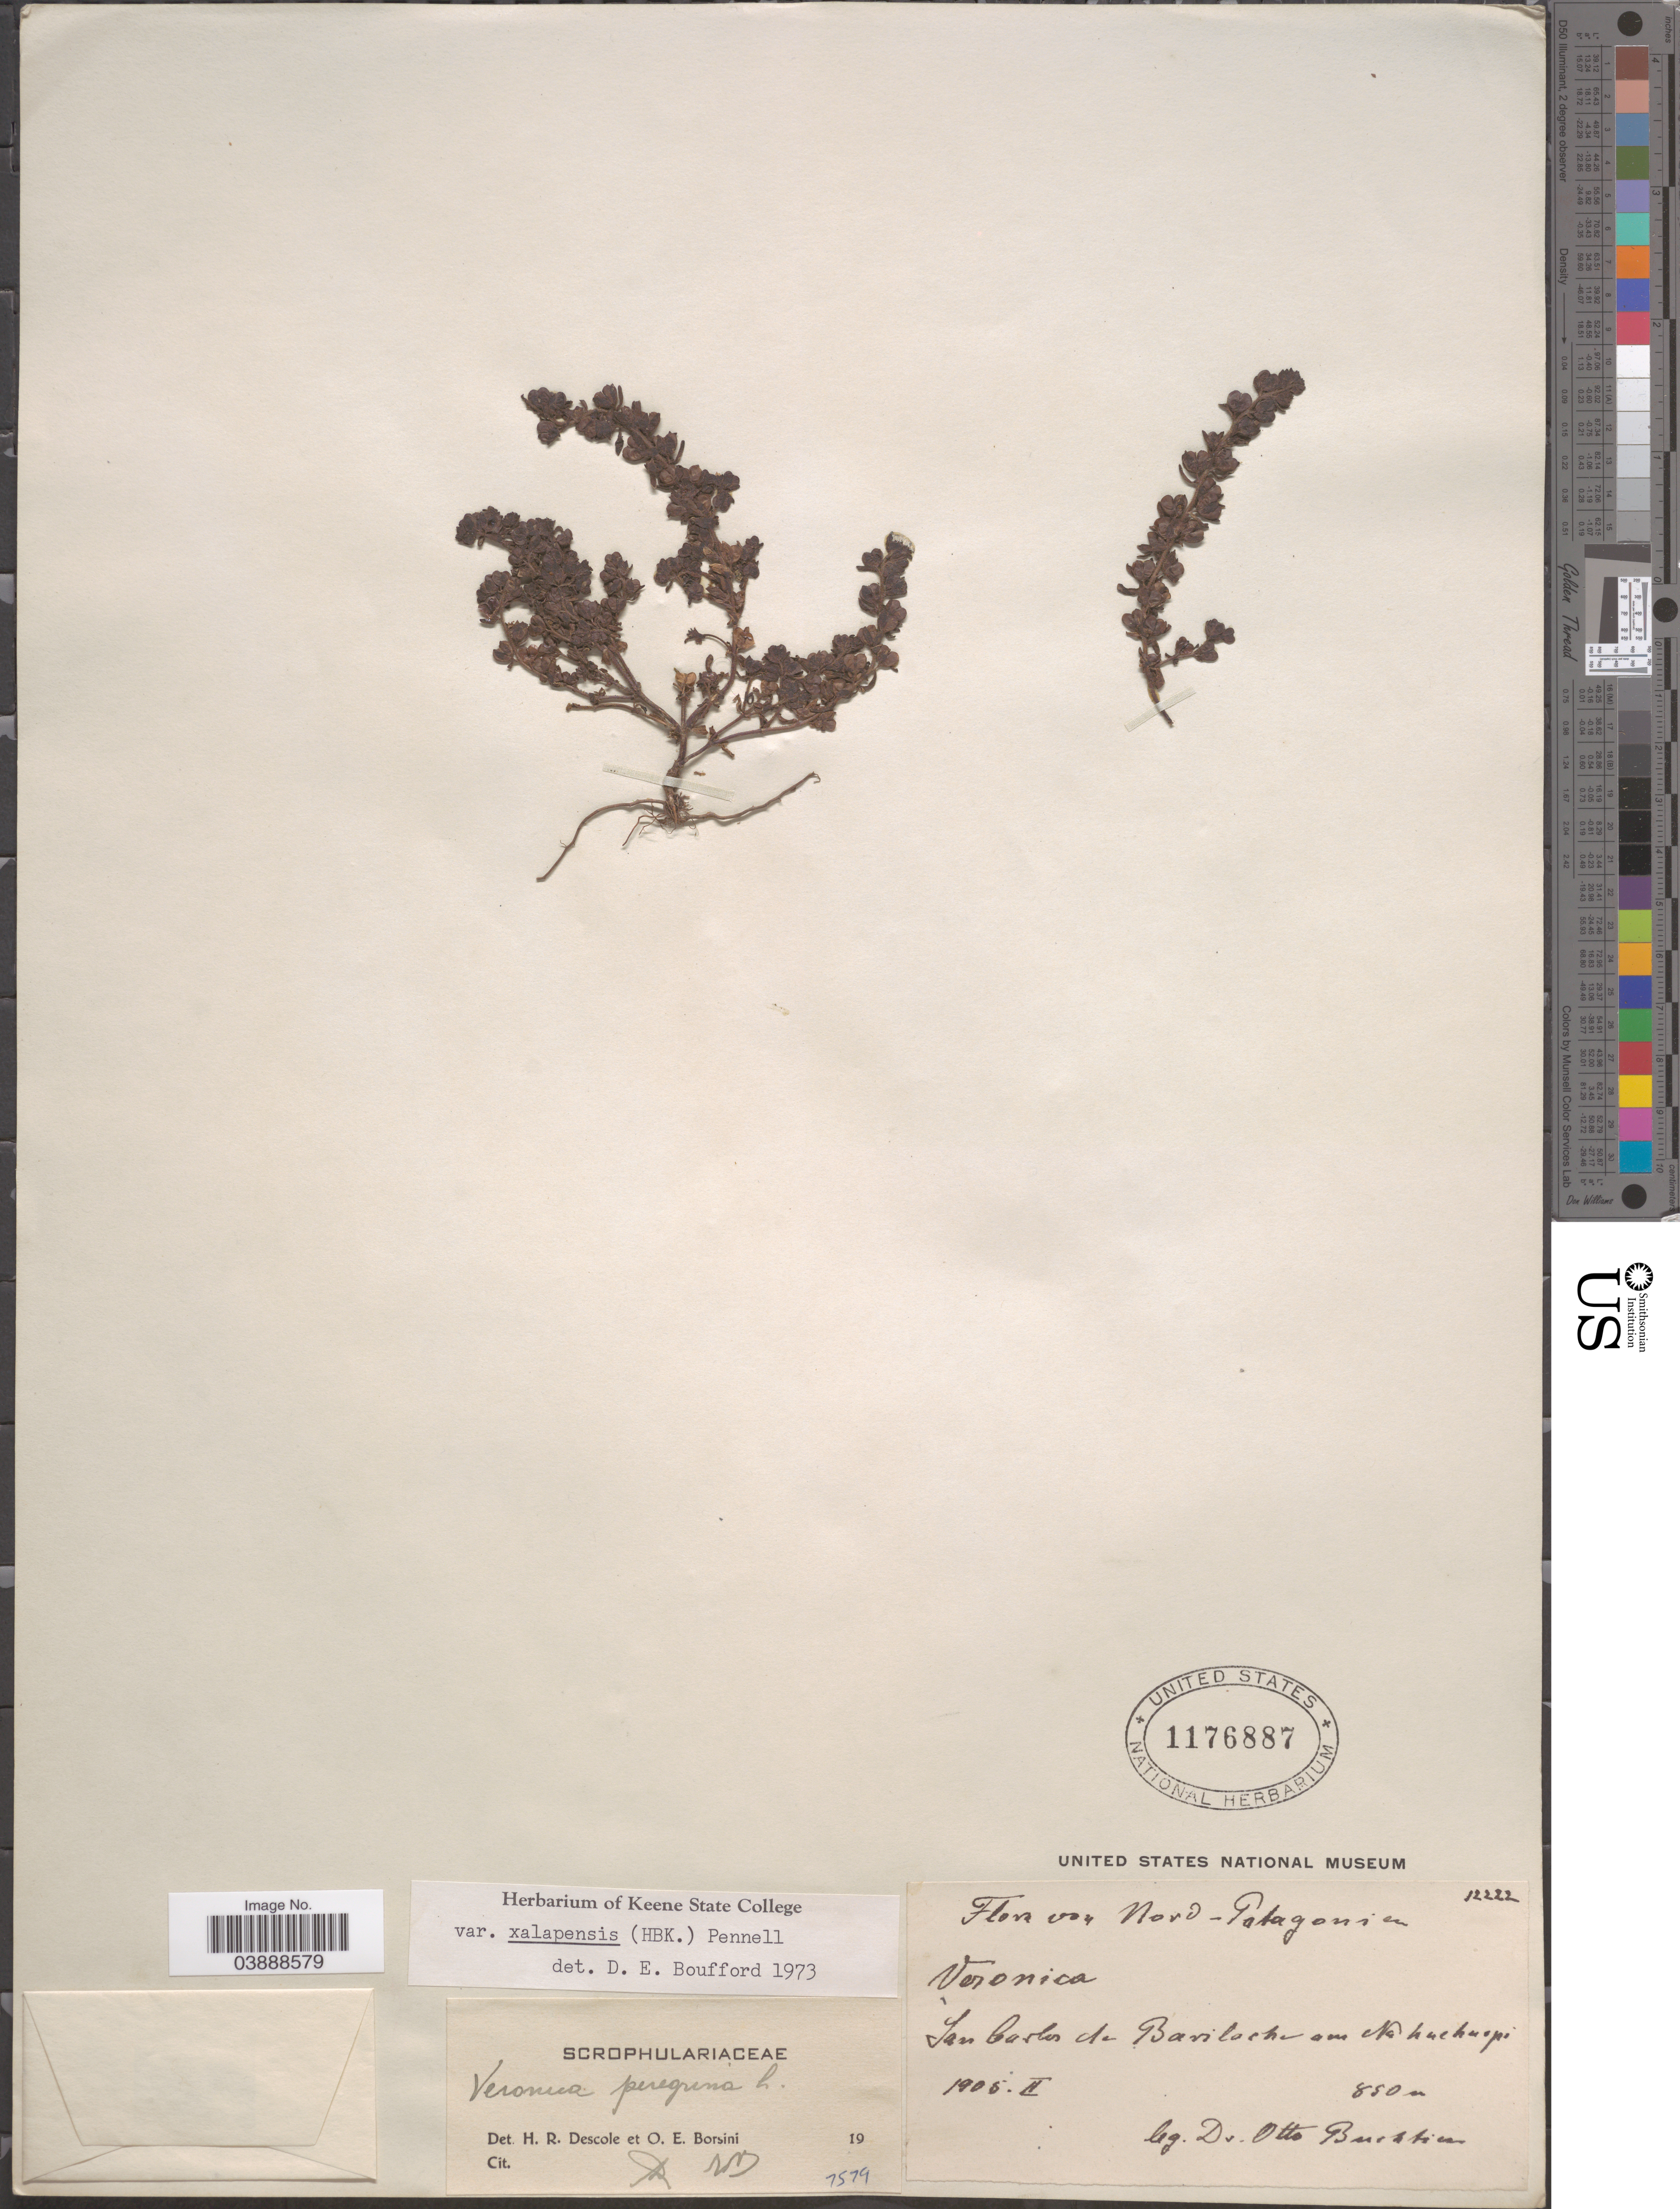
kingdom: Plantae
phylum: Tracheophyta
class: Magnoliopsida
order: Lamiales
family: Plantaginaceae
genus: Veronica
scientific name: Veronica peregrina var. xalapensis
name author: Kunth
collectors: O. Buchtien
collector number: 12222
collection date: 1905-02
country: Argentina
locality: Nord- Patagonien. San Carlos de Bariloche am Nahelhuapi.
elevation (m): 850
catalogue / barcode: US 1176887